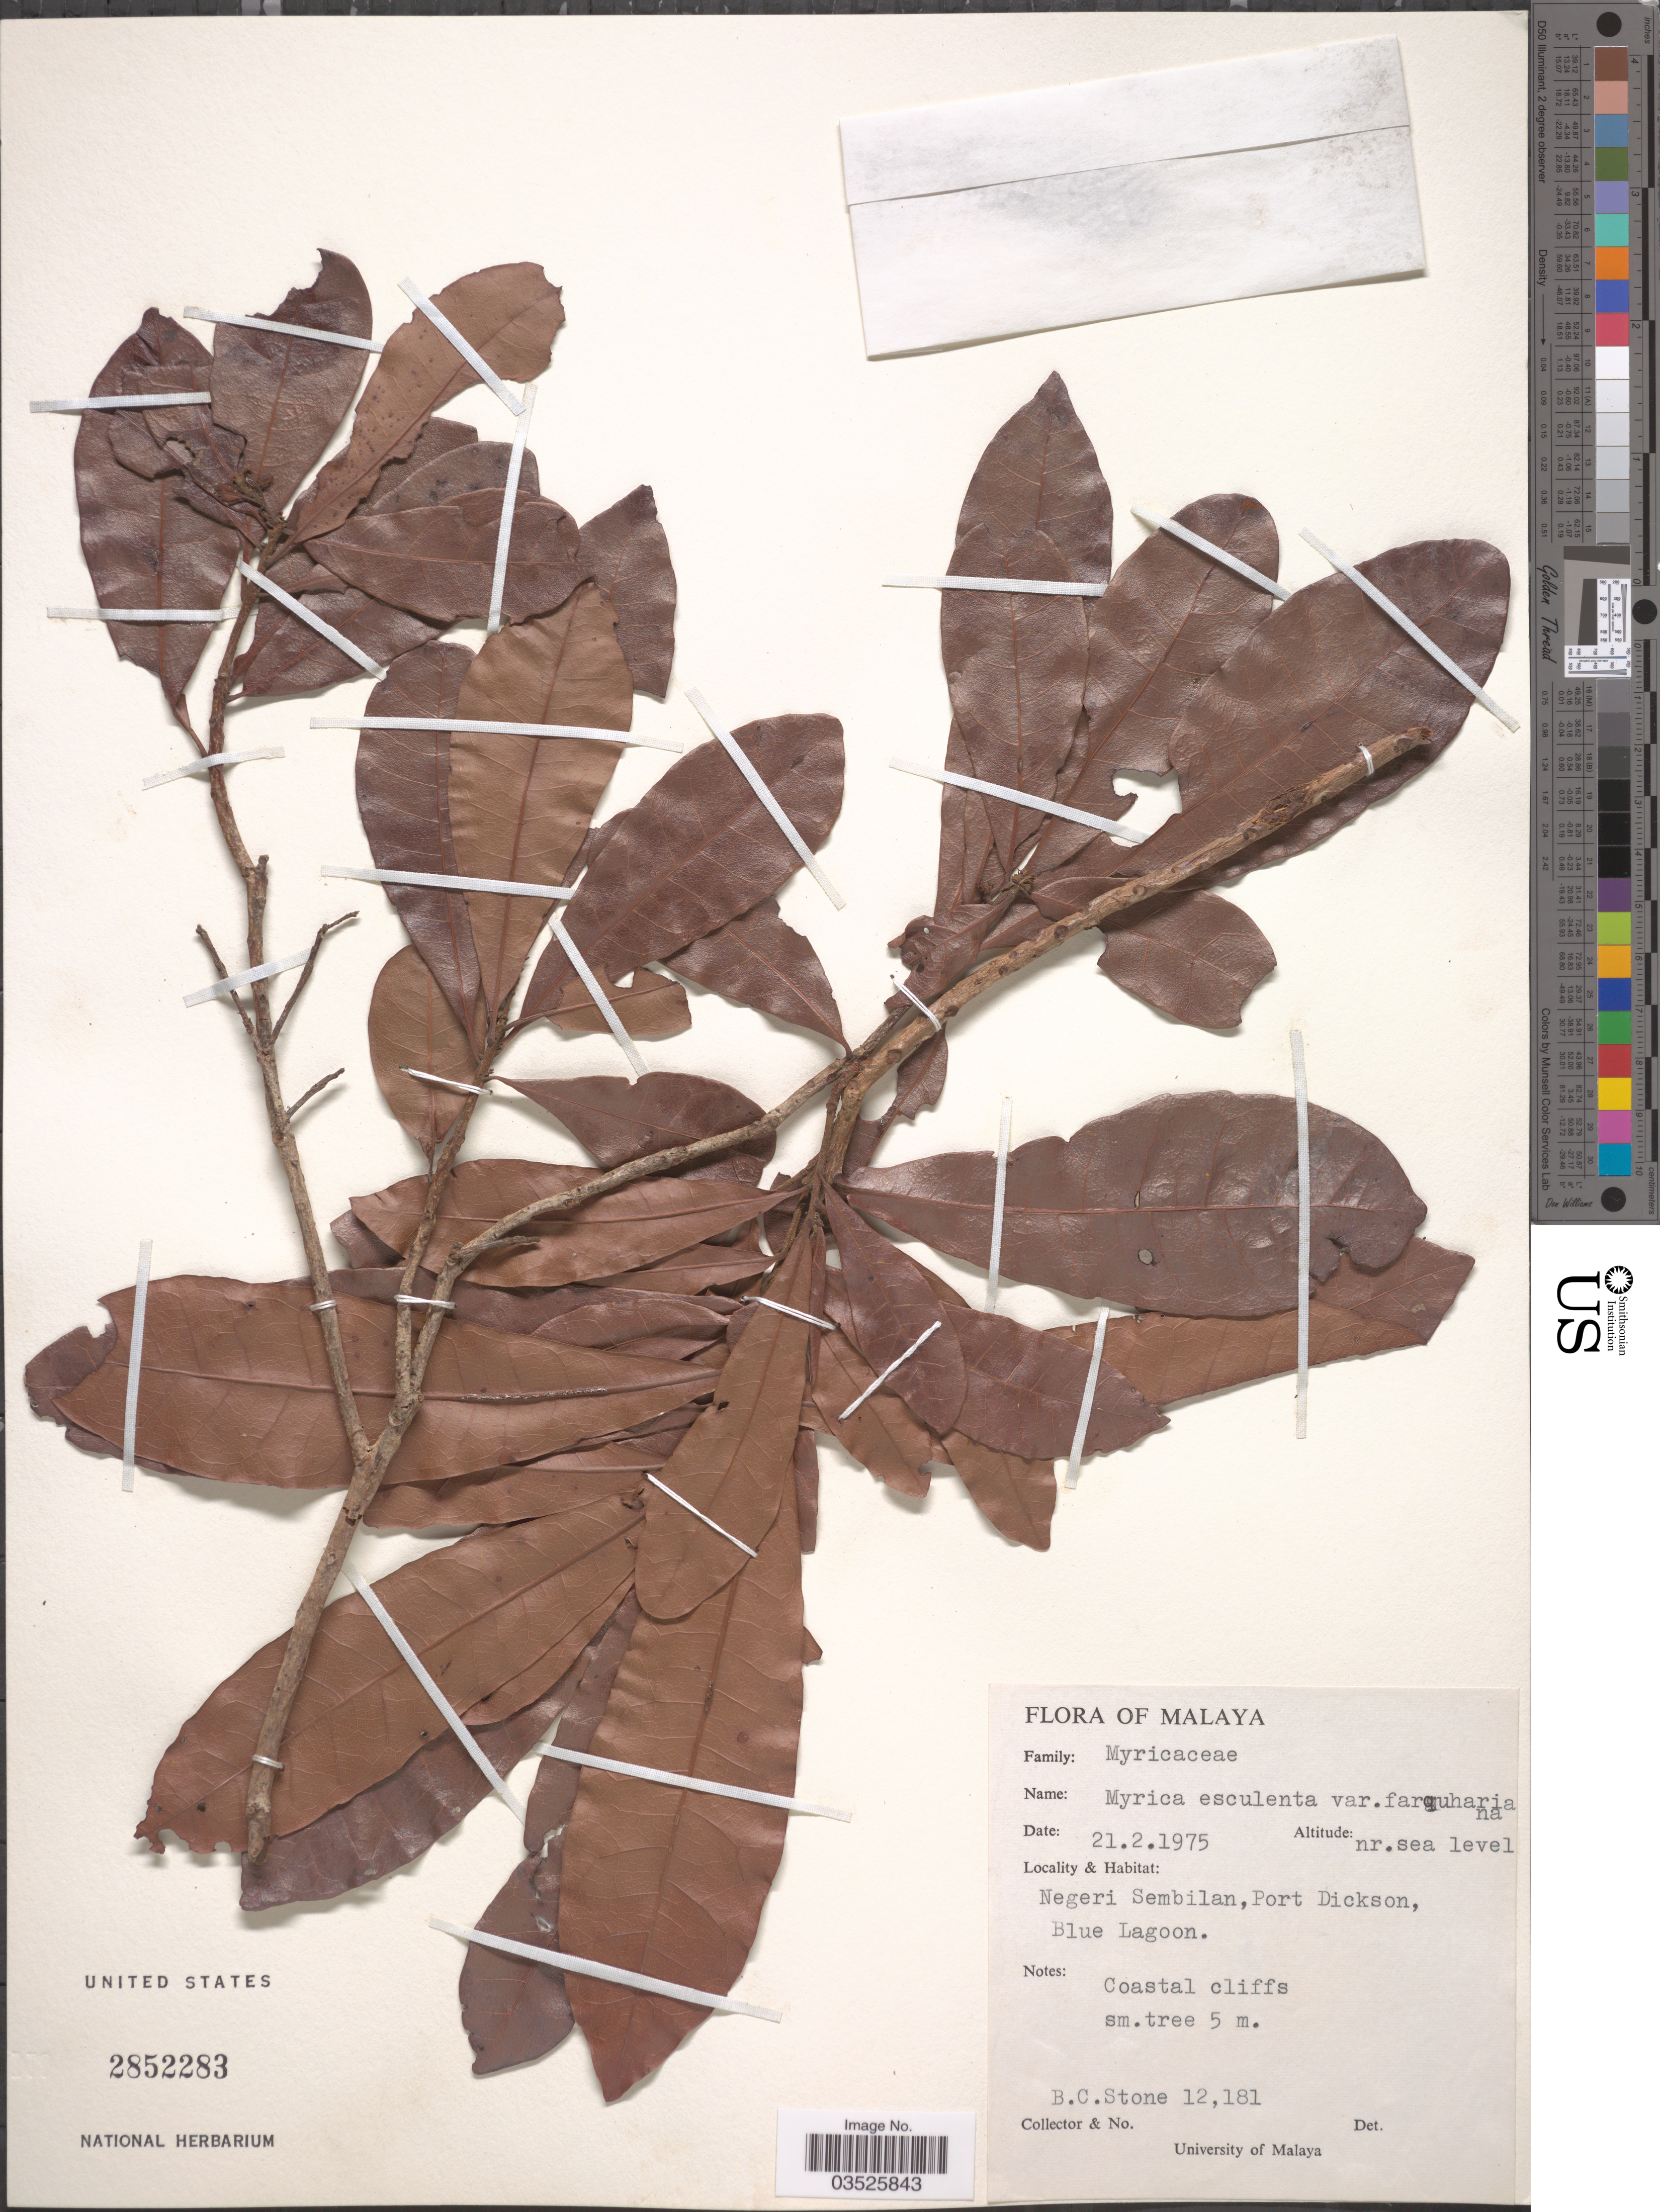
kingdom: Plantae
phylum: Tracheophyta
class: Magnoliopsida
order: Fagales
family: Myricaceae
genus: Morella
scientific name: Morella esculenta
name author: (Buch.-Ham. ex D. Don) I.M. Turner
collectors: B. C. Stone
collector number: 12181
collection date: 1975-02-21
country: Malaysia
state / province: Negeri Sembilan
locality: Malaya. Port Dickson, Blue Lagoon.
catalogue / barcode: US 2852283